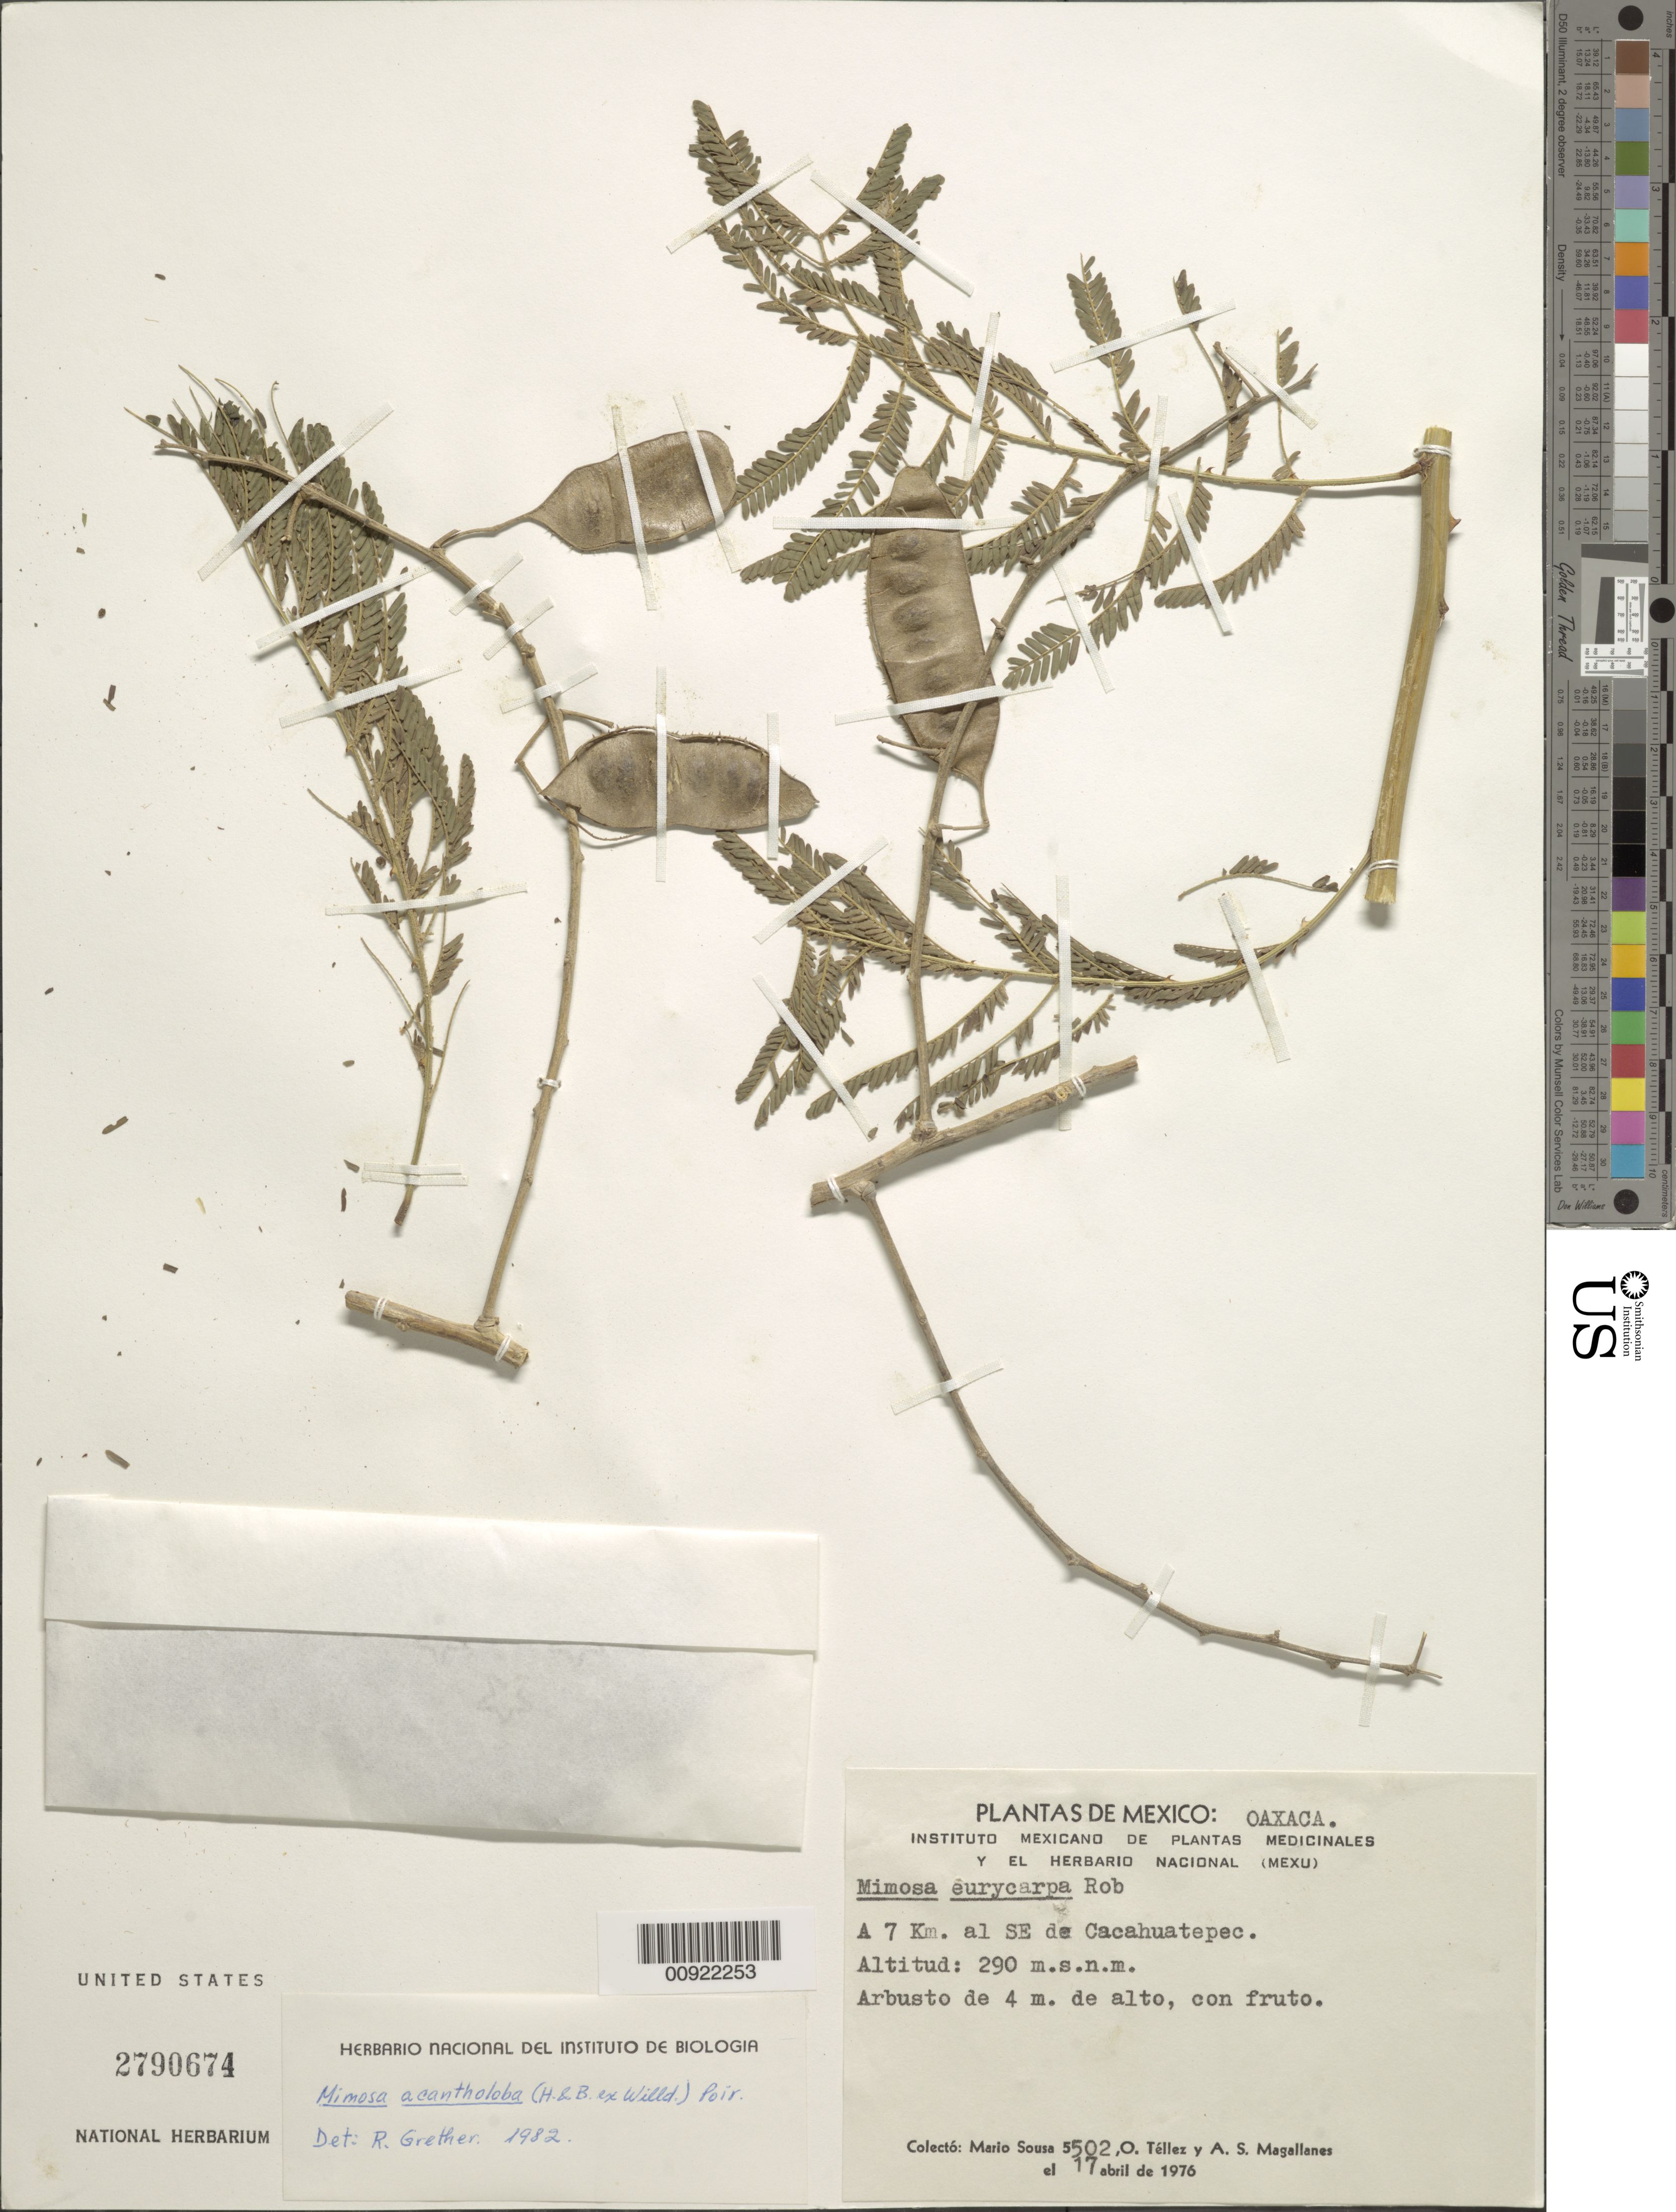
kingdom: Plantae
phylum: Tracheophyta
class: Magnoliopsida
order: Fabales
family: Fabaceae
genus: Mimosa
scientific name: Mimosa acantholoba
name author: (Willd.) Poir.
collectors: M. Sousa S., O. Téllez V. & A. Magallanes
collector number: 5502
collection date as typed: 17 Apr 1976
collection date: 1976-04-17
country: Mexico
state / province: Oaxaca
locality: A 7 km al SE de Cacahuatepec.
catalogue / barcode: US 2790674